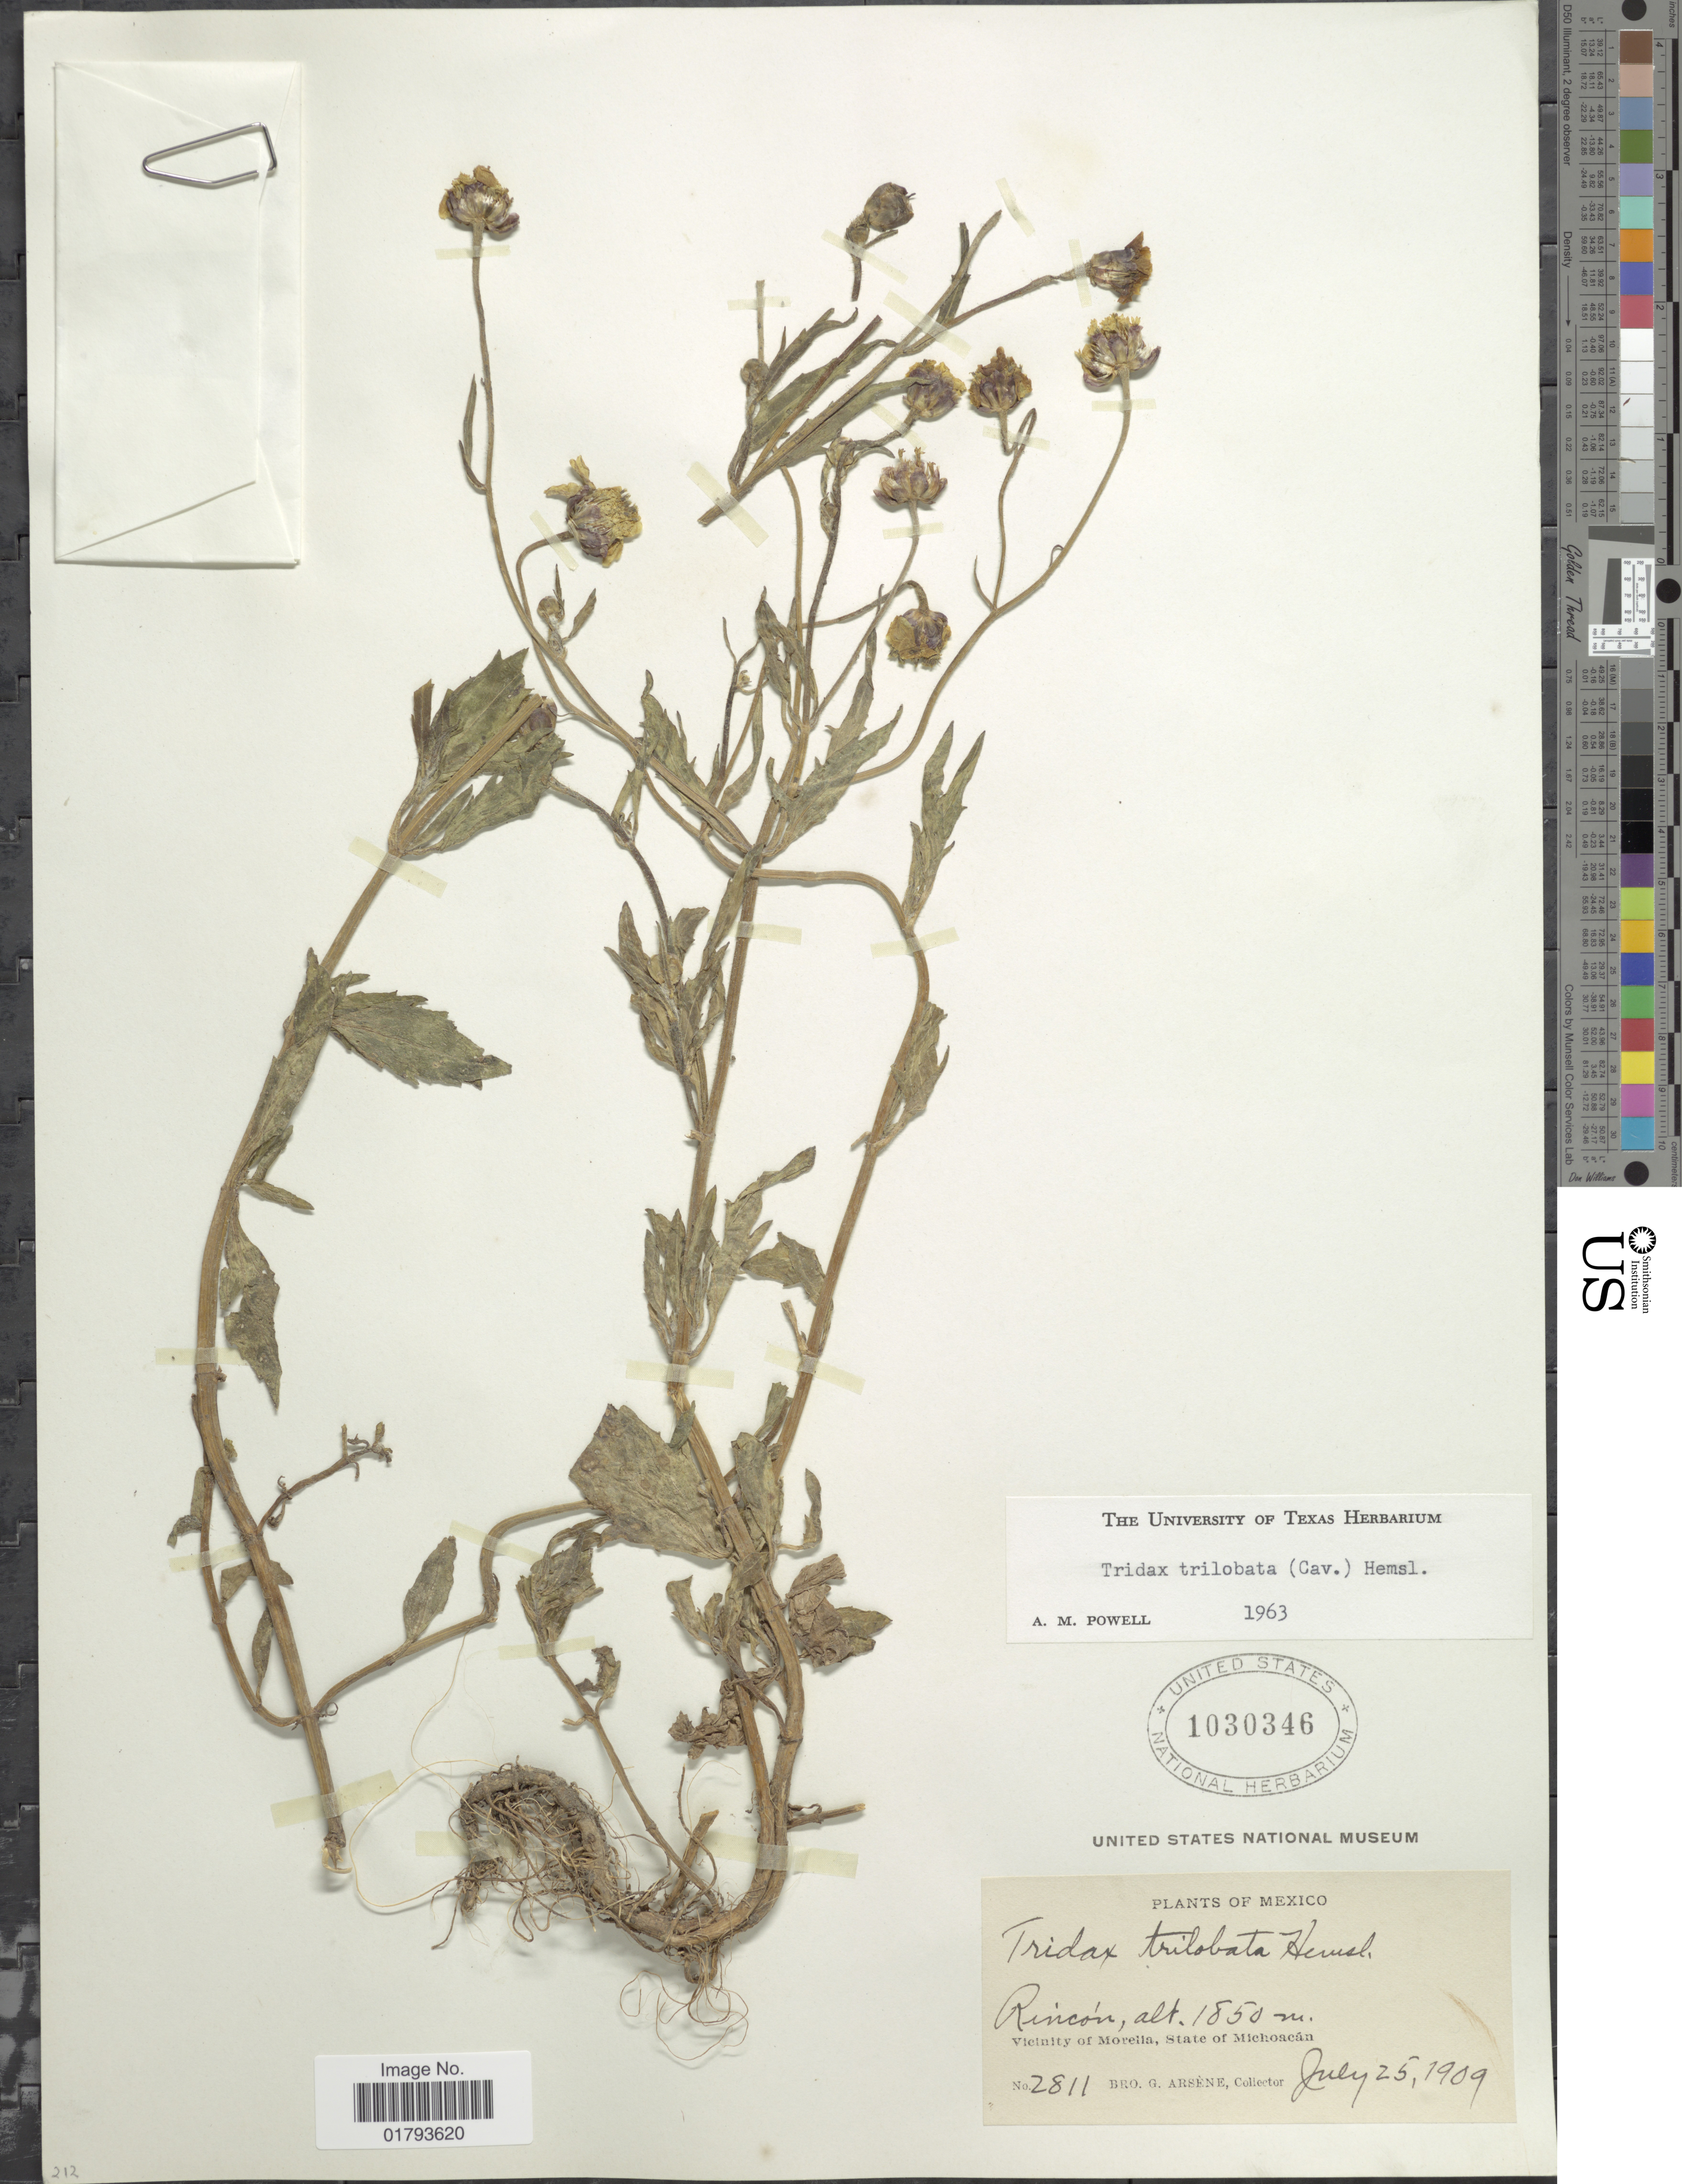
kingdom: Plantae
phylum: Tracheophyta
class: Magnoliopsida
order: Asterales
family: Asteraceae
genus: Tridax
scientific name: Tridax trilobata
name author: (Cav.) Hemsl.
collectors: Bro. G. Arsène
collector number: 2811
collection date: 1909-07-25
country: Mexico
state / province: Michoacán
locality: Rincon, Vicinity of Morelia. State of Michoacan.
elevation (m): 1850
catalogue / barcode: US 1030346